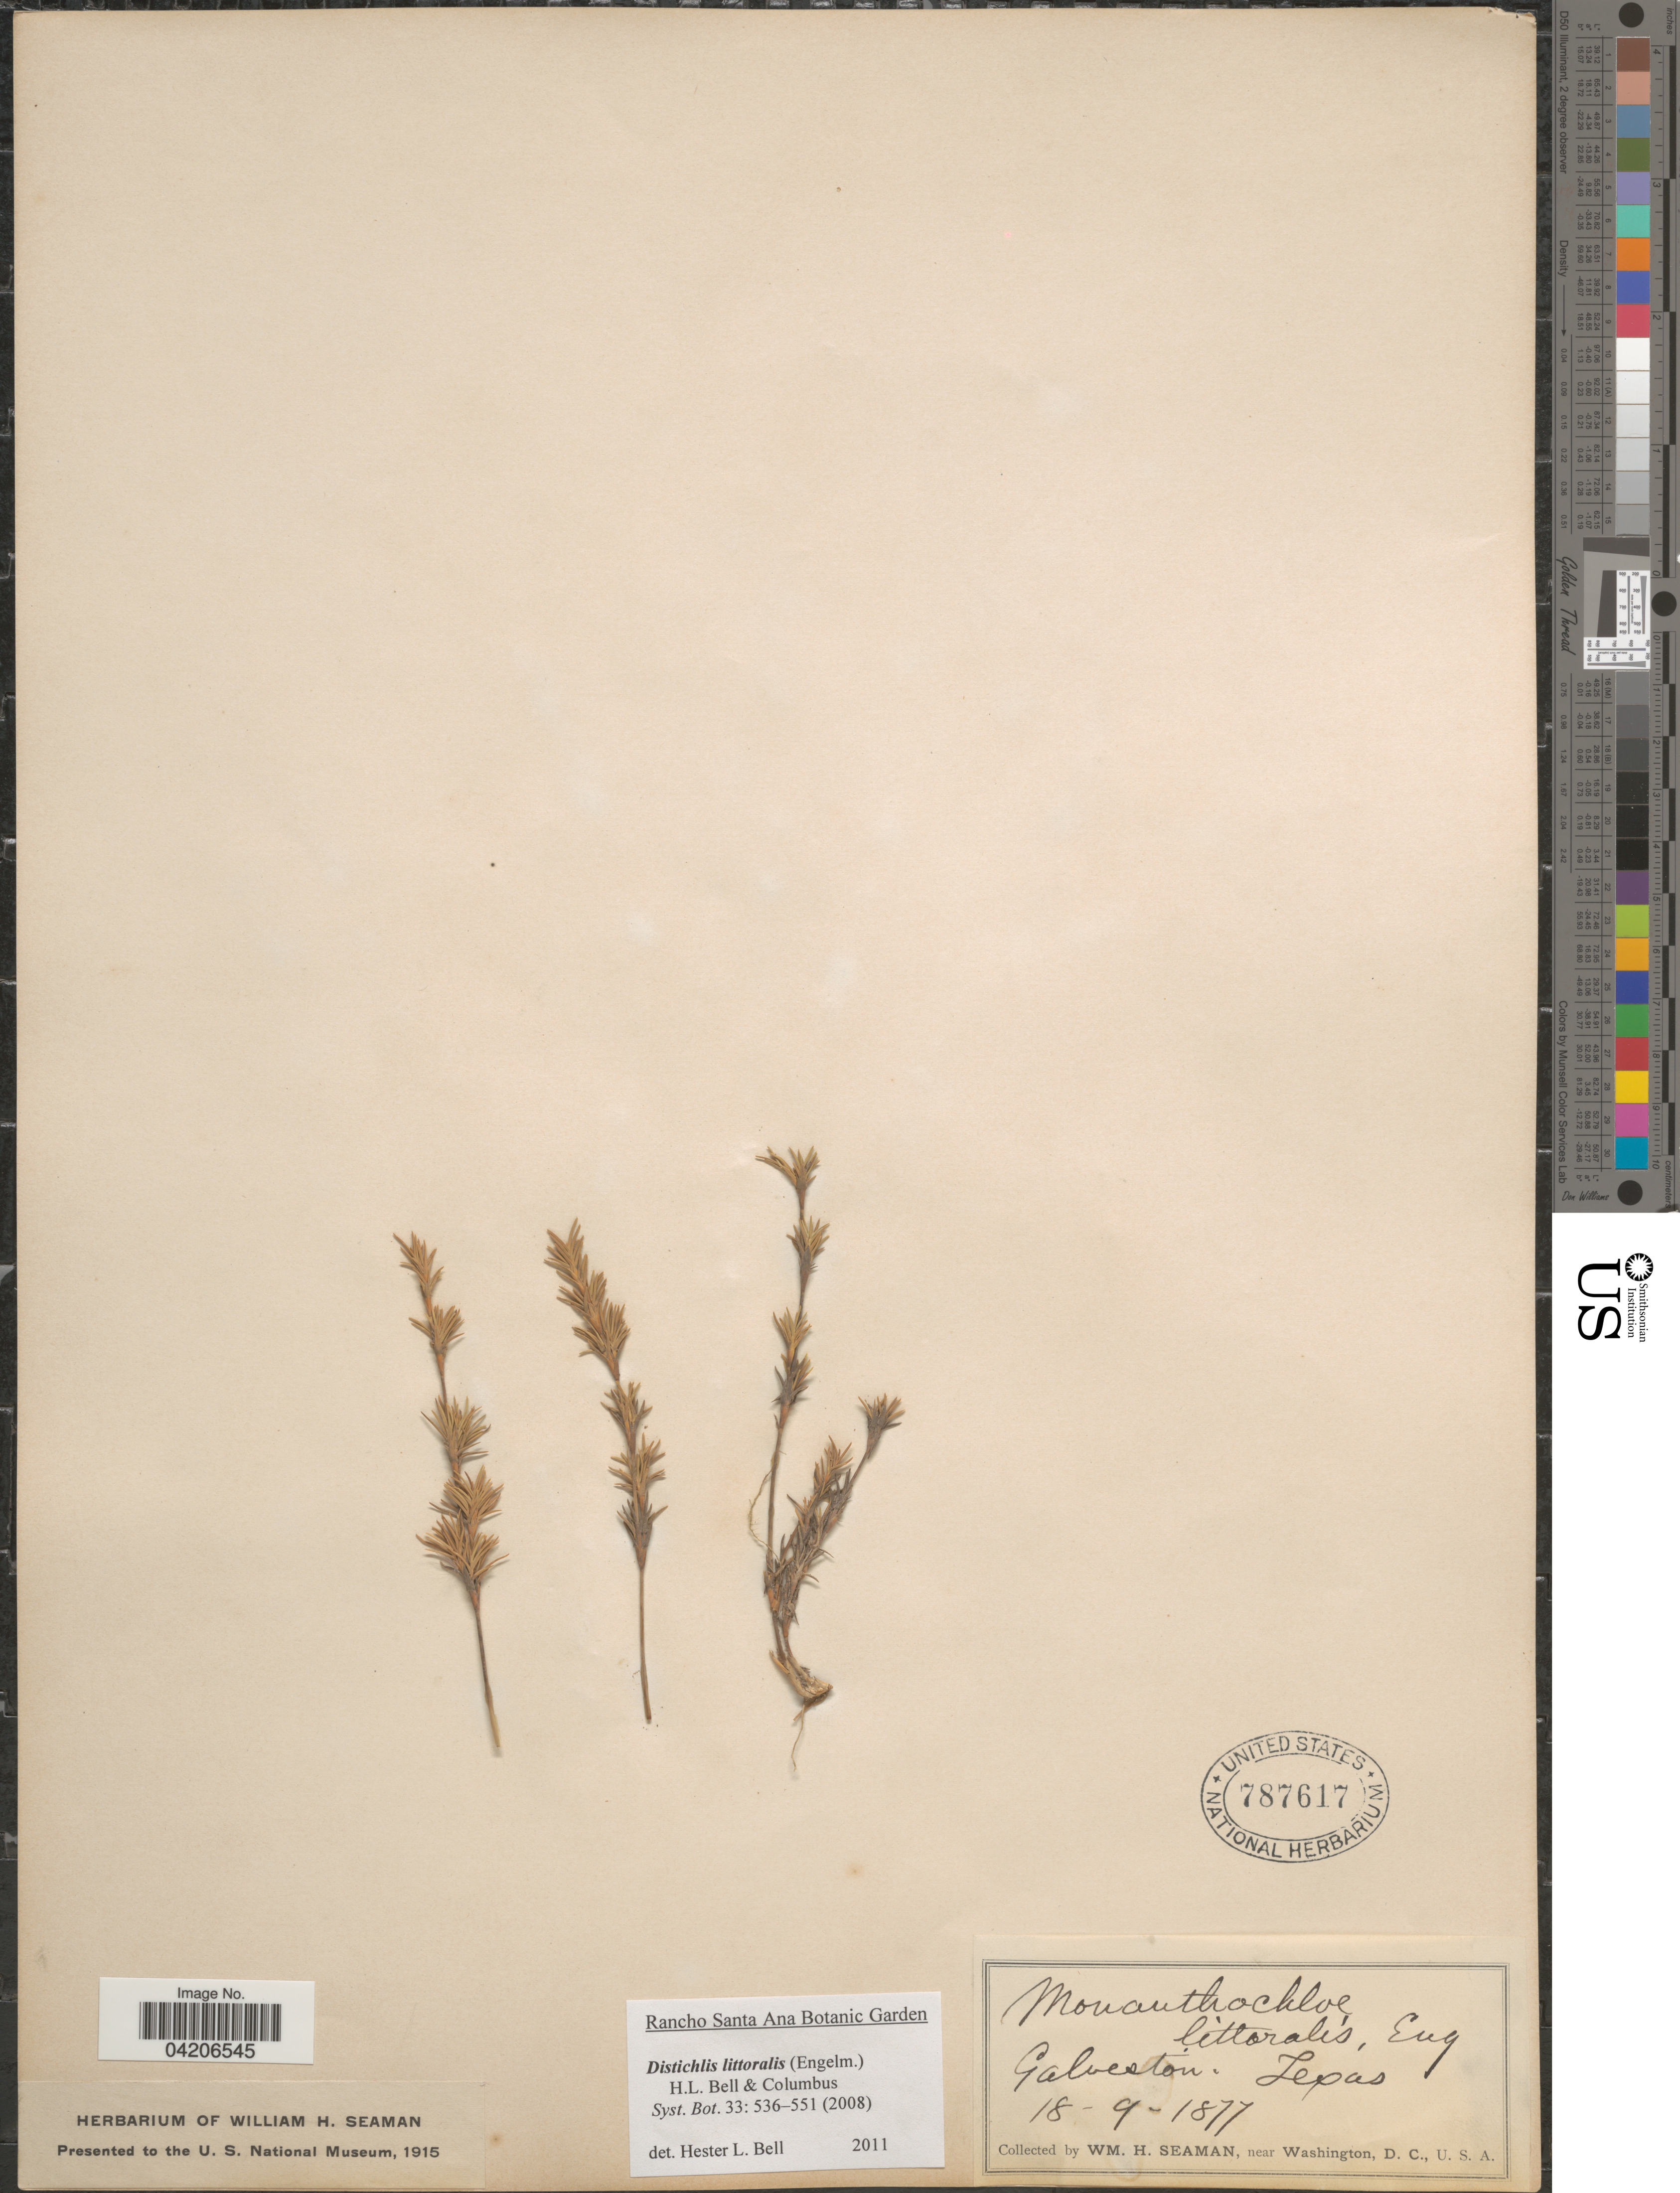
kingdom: Plantae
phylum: Tracheophyta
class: Liliopsida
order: Poales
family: Poaceae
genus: Distichlis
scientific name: Distichlis littoralis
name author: (Engelm.) H.L. Bell & Columbus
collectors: W. Seaman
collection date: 1877-09-18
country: United States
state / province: Texas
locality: Galveston.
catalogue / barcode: US 787617